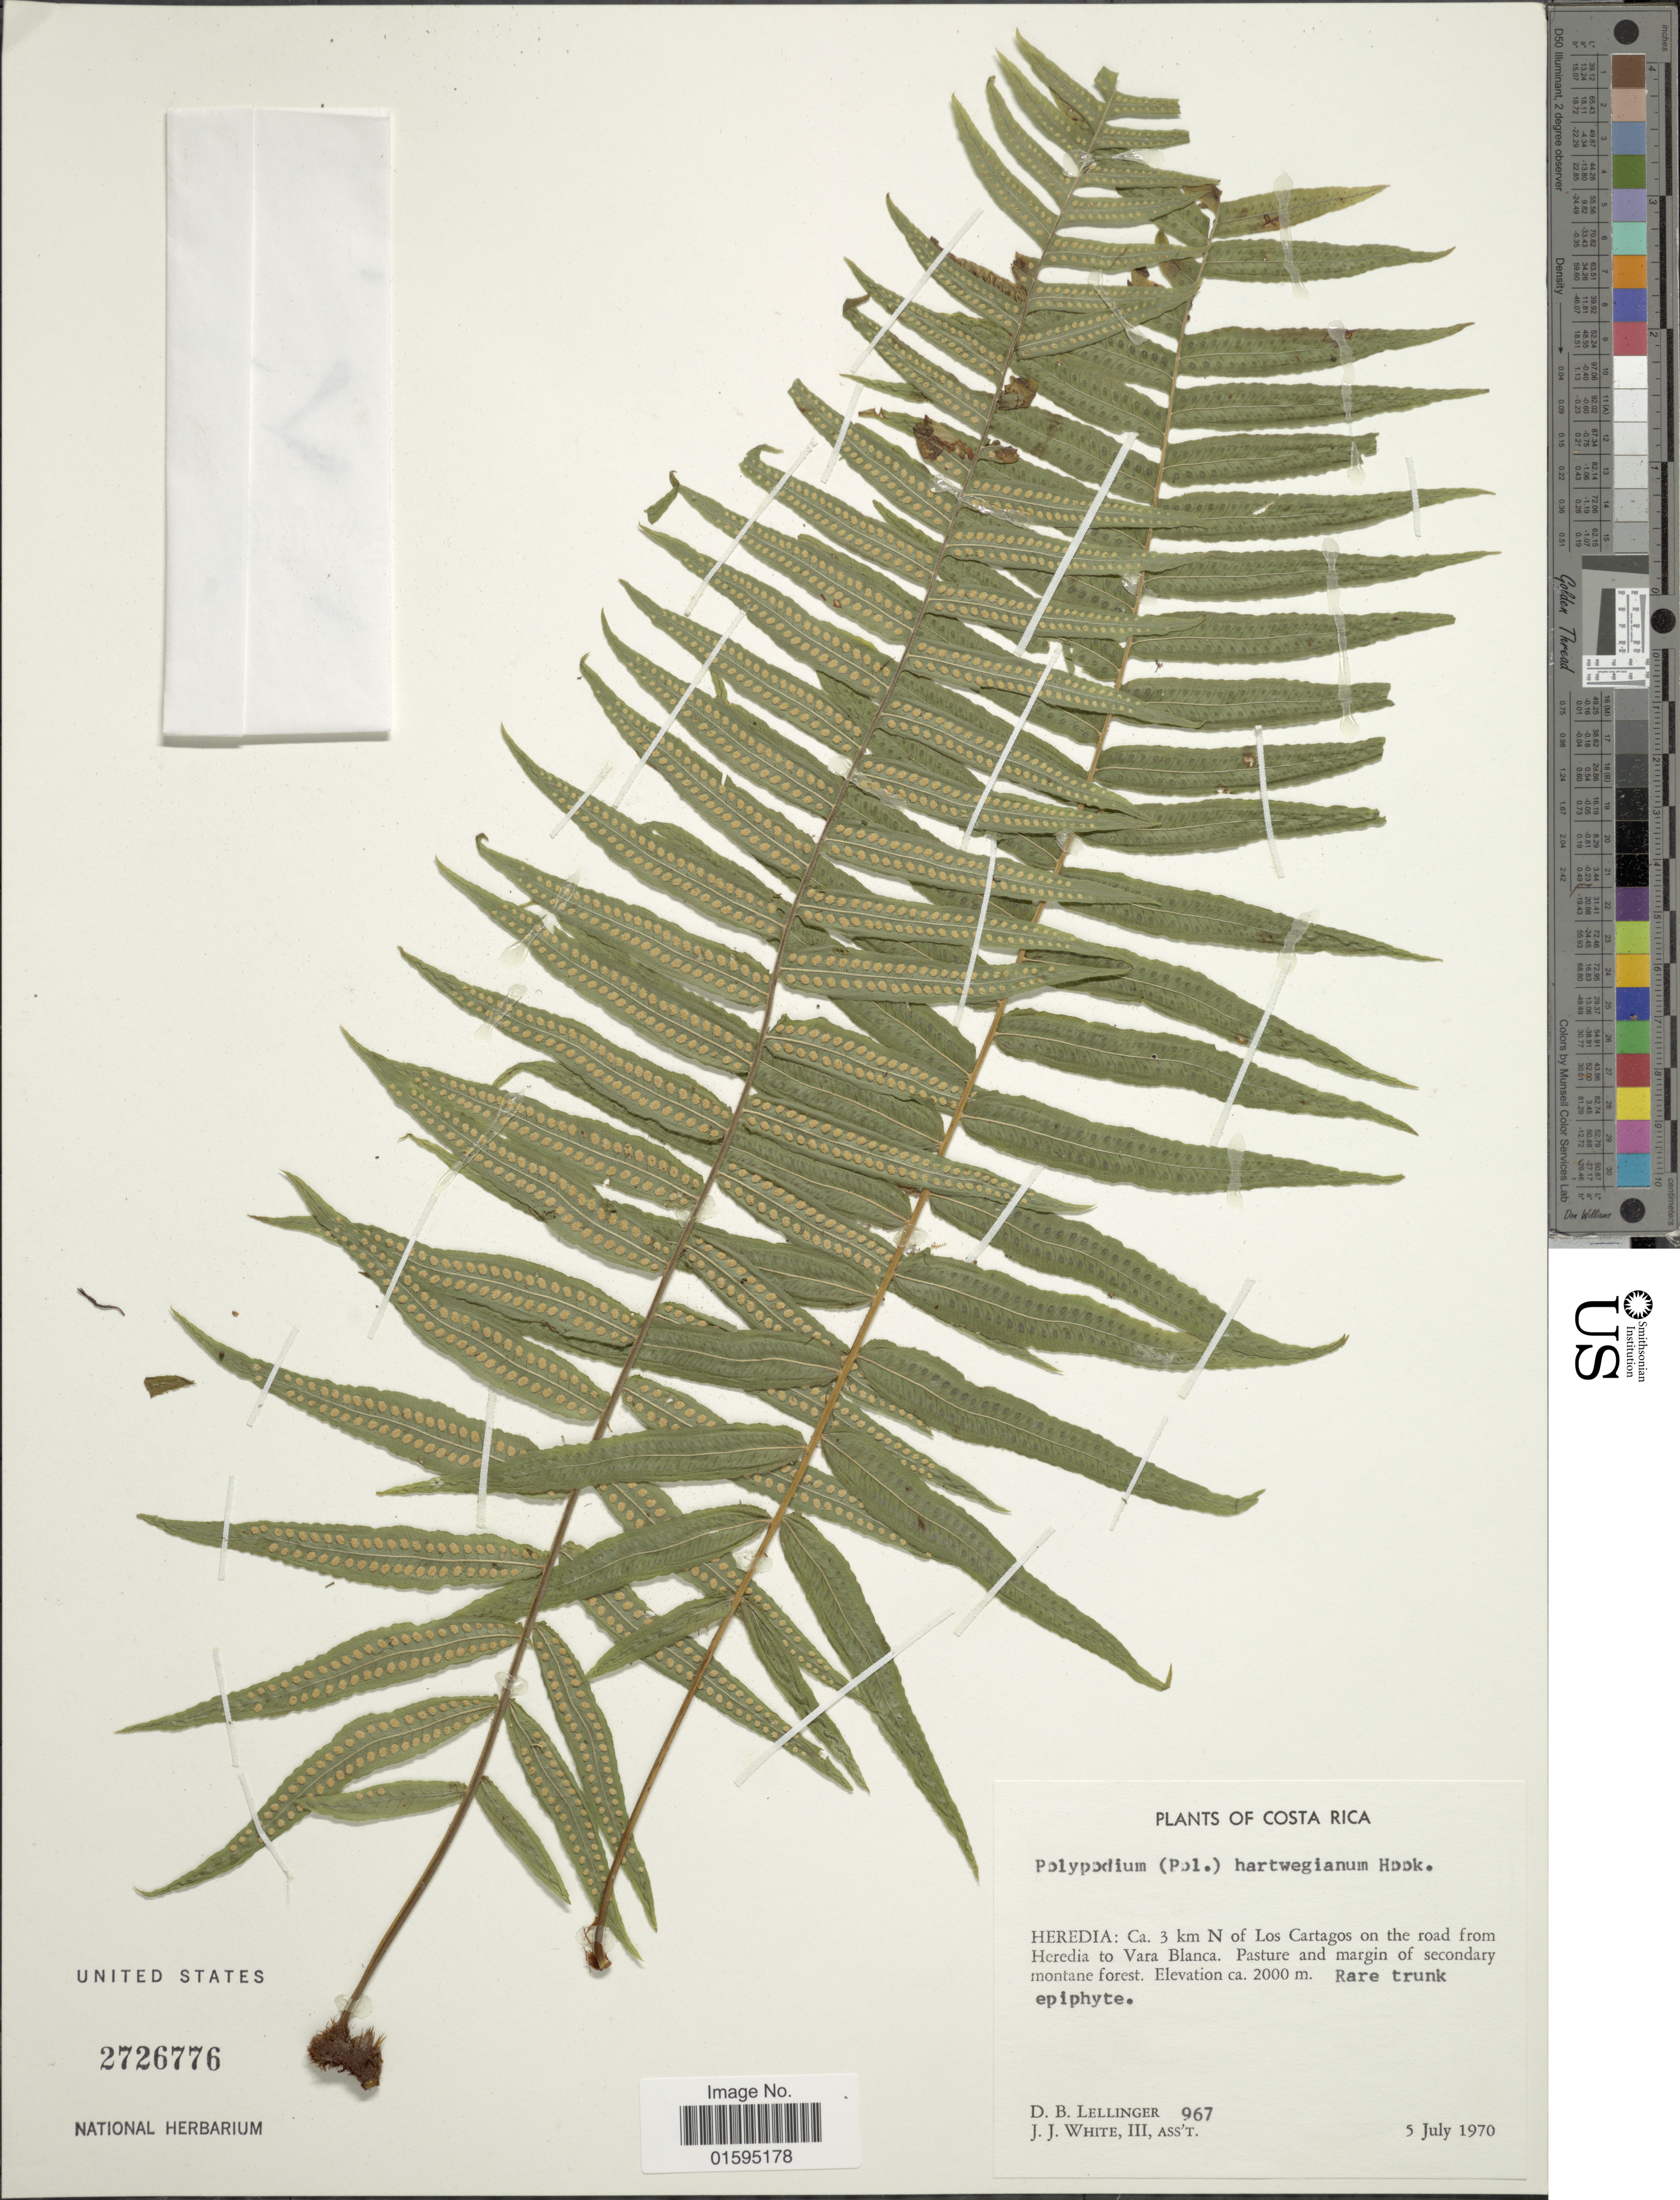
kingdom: Plantae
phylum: Tracheophyta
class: Polypodiopsida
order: Polypodiales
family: Polypodiaceae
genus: Polypodium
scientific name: Polypodium hartwegianum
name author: Hook.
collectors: D. B. Lellinger & J. J. White III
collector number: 967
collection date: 1970-07-05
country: Costa Rica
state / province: Heredia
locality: Ca. 3 km N of Los Cartagos on the road from Heredia to Vara Blanca. Pasture and margin of secondary montane forest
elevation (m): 2000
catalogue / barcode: US 2726776